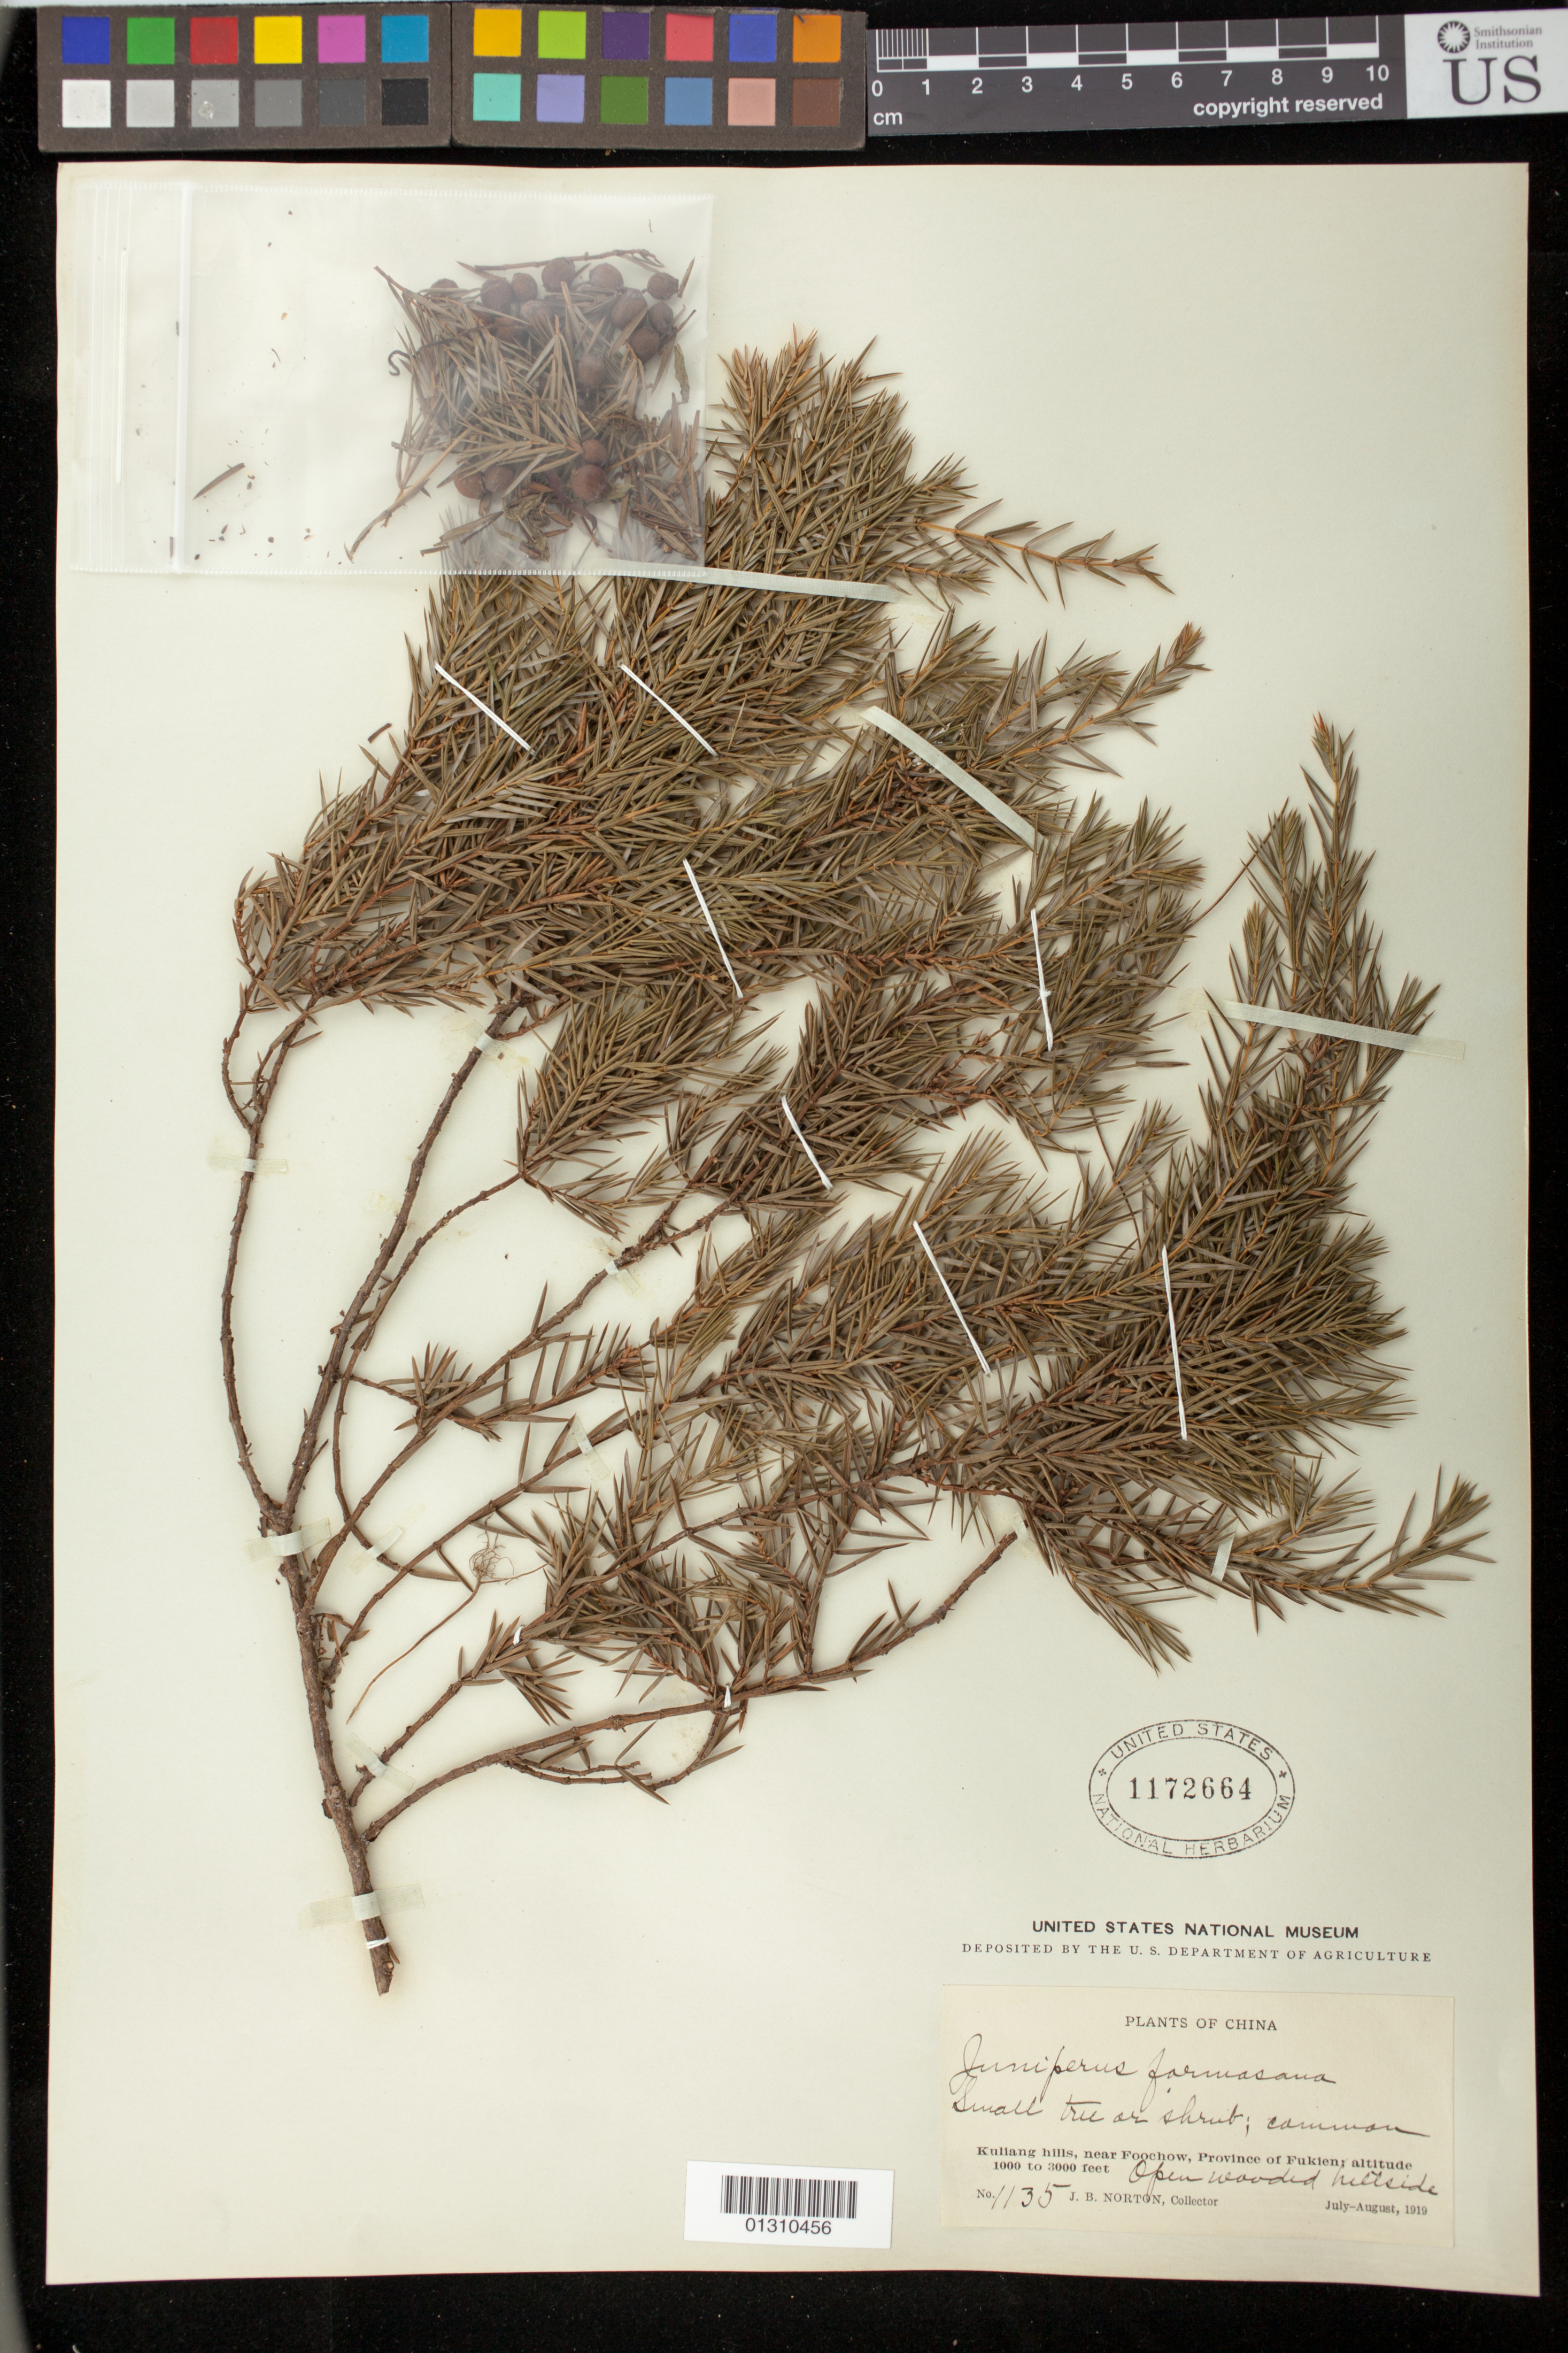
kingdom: Plantae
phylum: Tracheophyta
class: Pinopsida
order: Pinales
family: Cupressaceae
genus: Juniperus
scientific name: Juniperus formosana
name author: Hayata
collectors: J. Norton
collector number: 1135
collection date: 1919-07/1919-08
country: China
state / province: Fujian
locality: Kuliang Hills, near Foochow, Province of Fukien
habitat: open wooded hillside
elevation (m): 305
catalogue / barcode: US 1172664